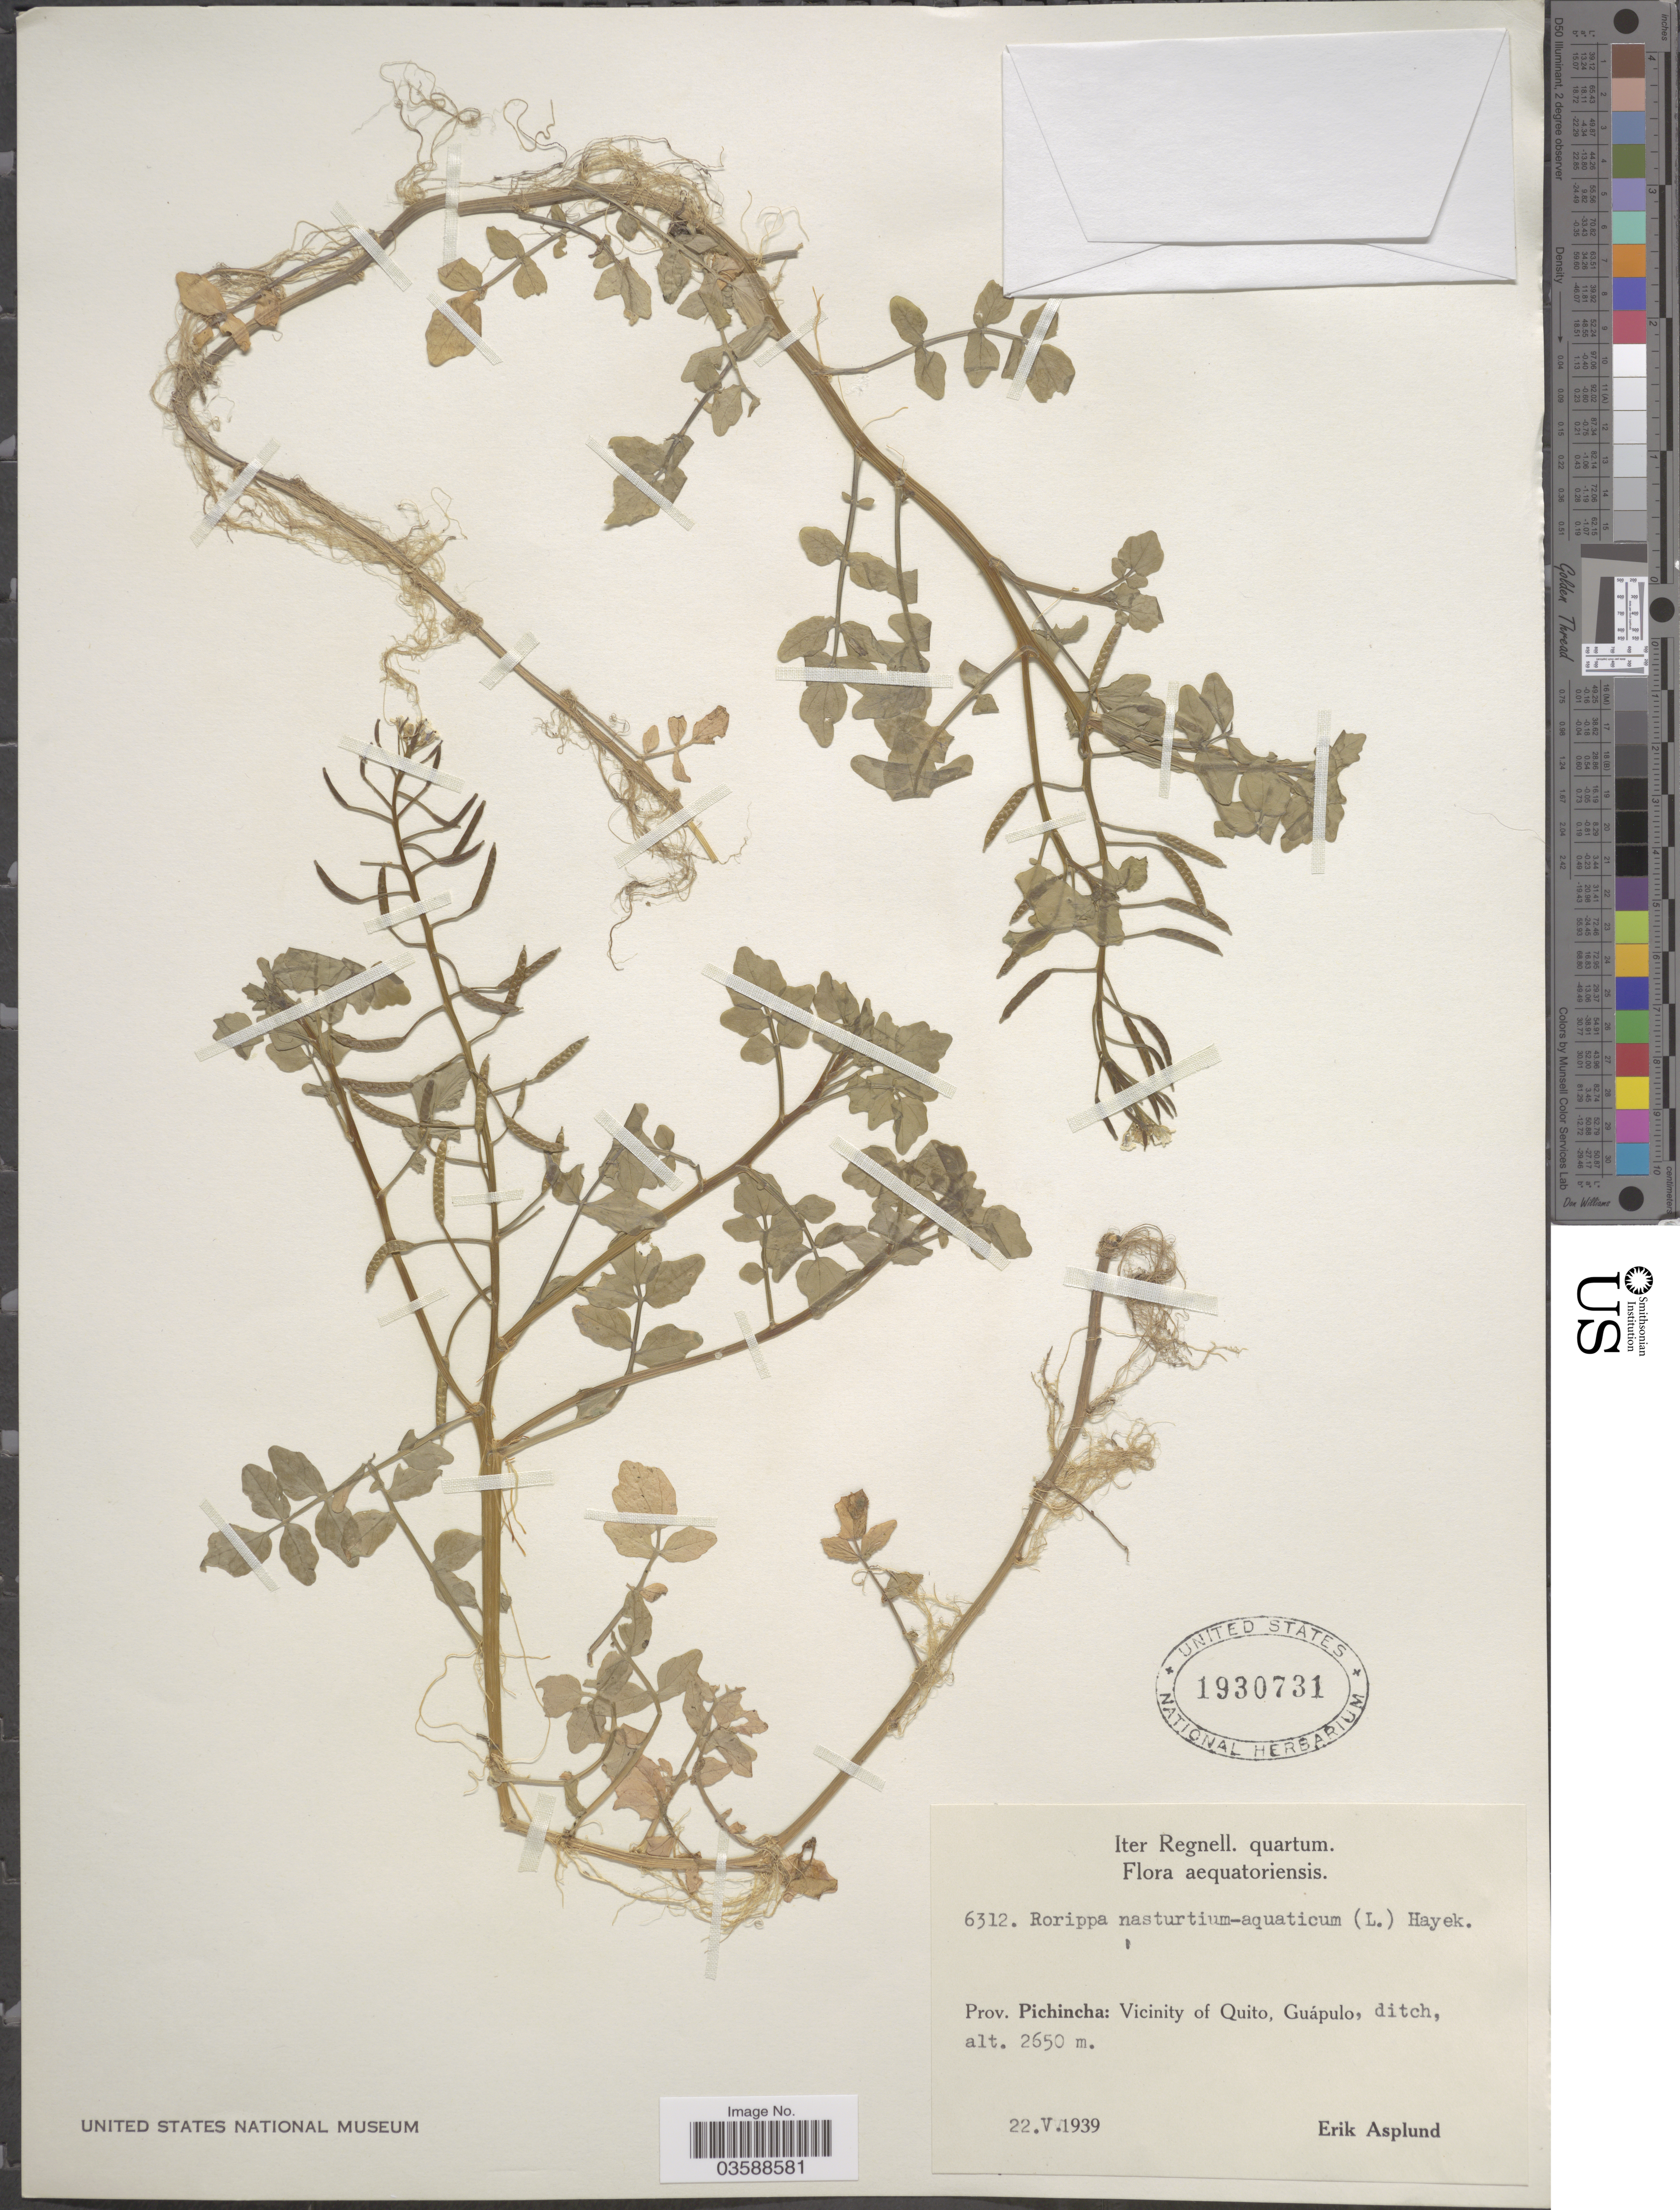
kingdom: Plantae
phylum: Tracheophyta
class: Magnoliopsida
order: Brassicales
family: Brassicaceae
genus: Nasturtium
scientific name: Nasturtium officinale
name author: R. Br.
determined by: Strong, M. T., (US), Smithsonian Institution - National Museum of Natural History (UNITED STATES)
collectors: E. Asplund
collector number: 6312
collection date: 1939-05-22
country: Ecuador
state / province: Pichincha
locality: Vicinity of Quito, Guápulo.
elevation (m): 2650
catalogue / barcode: US 1930731